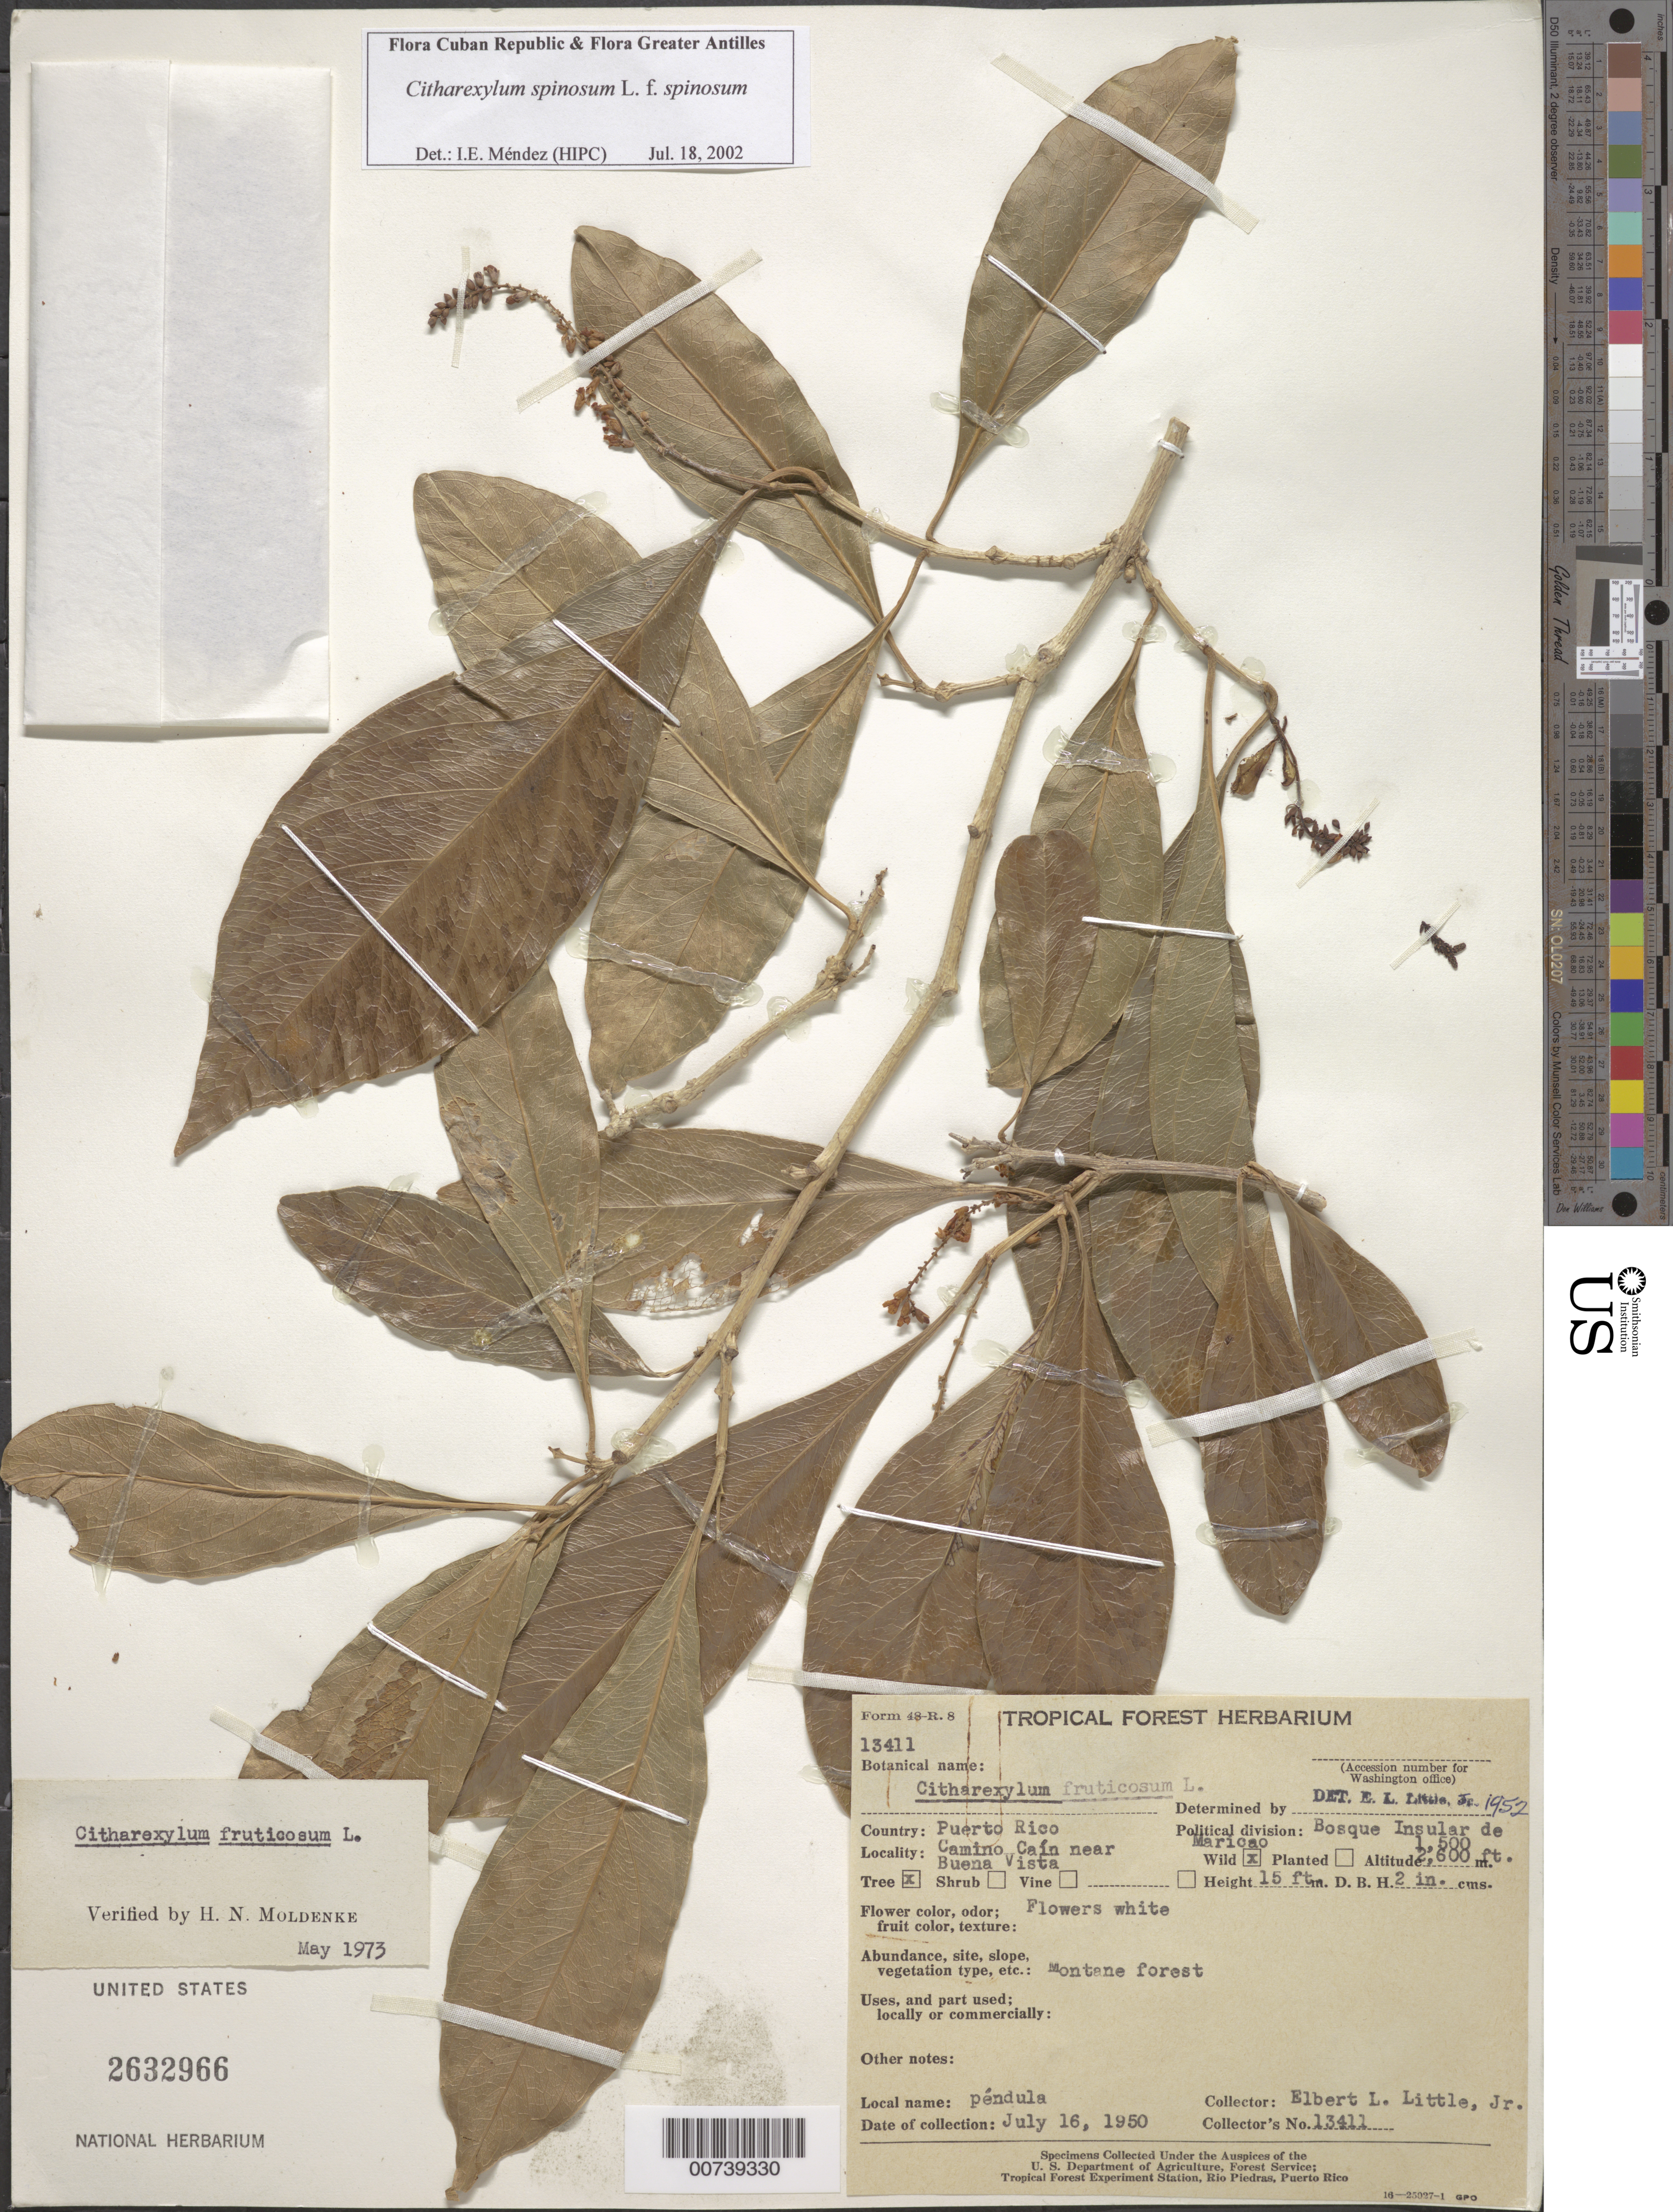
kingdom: Plantae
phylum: Tracheophyta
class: Magnoliopsida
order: Lamiales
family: Verbenaceae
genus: Citharexylum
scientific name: Citharexylum spinosum f. spinosum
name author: L.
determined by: Méndez, Isidro E., (HIPC)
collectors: E. L. Little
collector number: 13411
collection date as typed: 16 Jul 1950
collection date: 1950-07-16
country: Puerto Rico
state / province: Maricao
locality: Bosque Insular de Maricao. Camino Caín near Buena Vista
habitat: Montane forest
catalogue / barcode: US 2632966